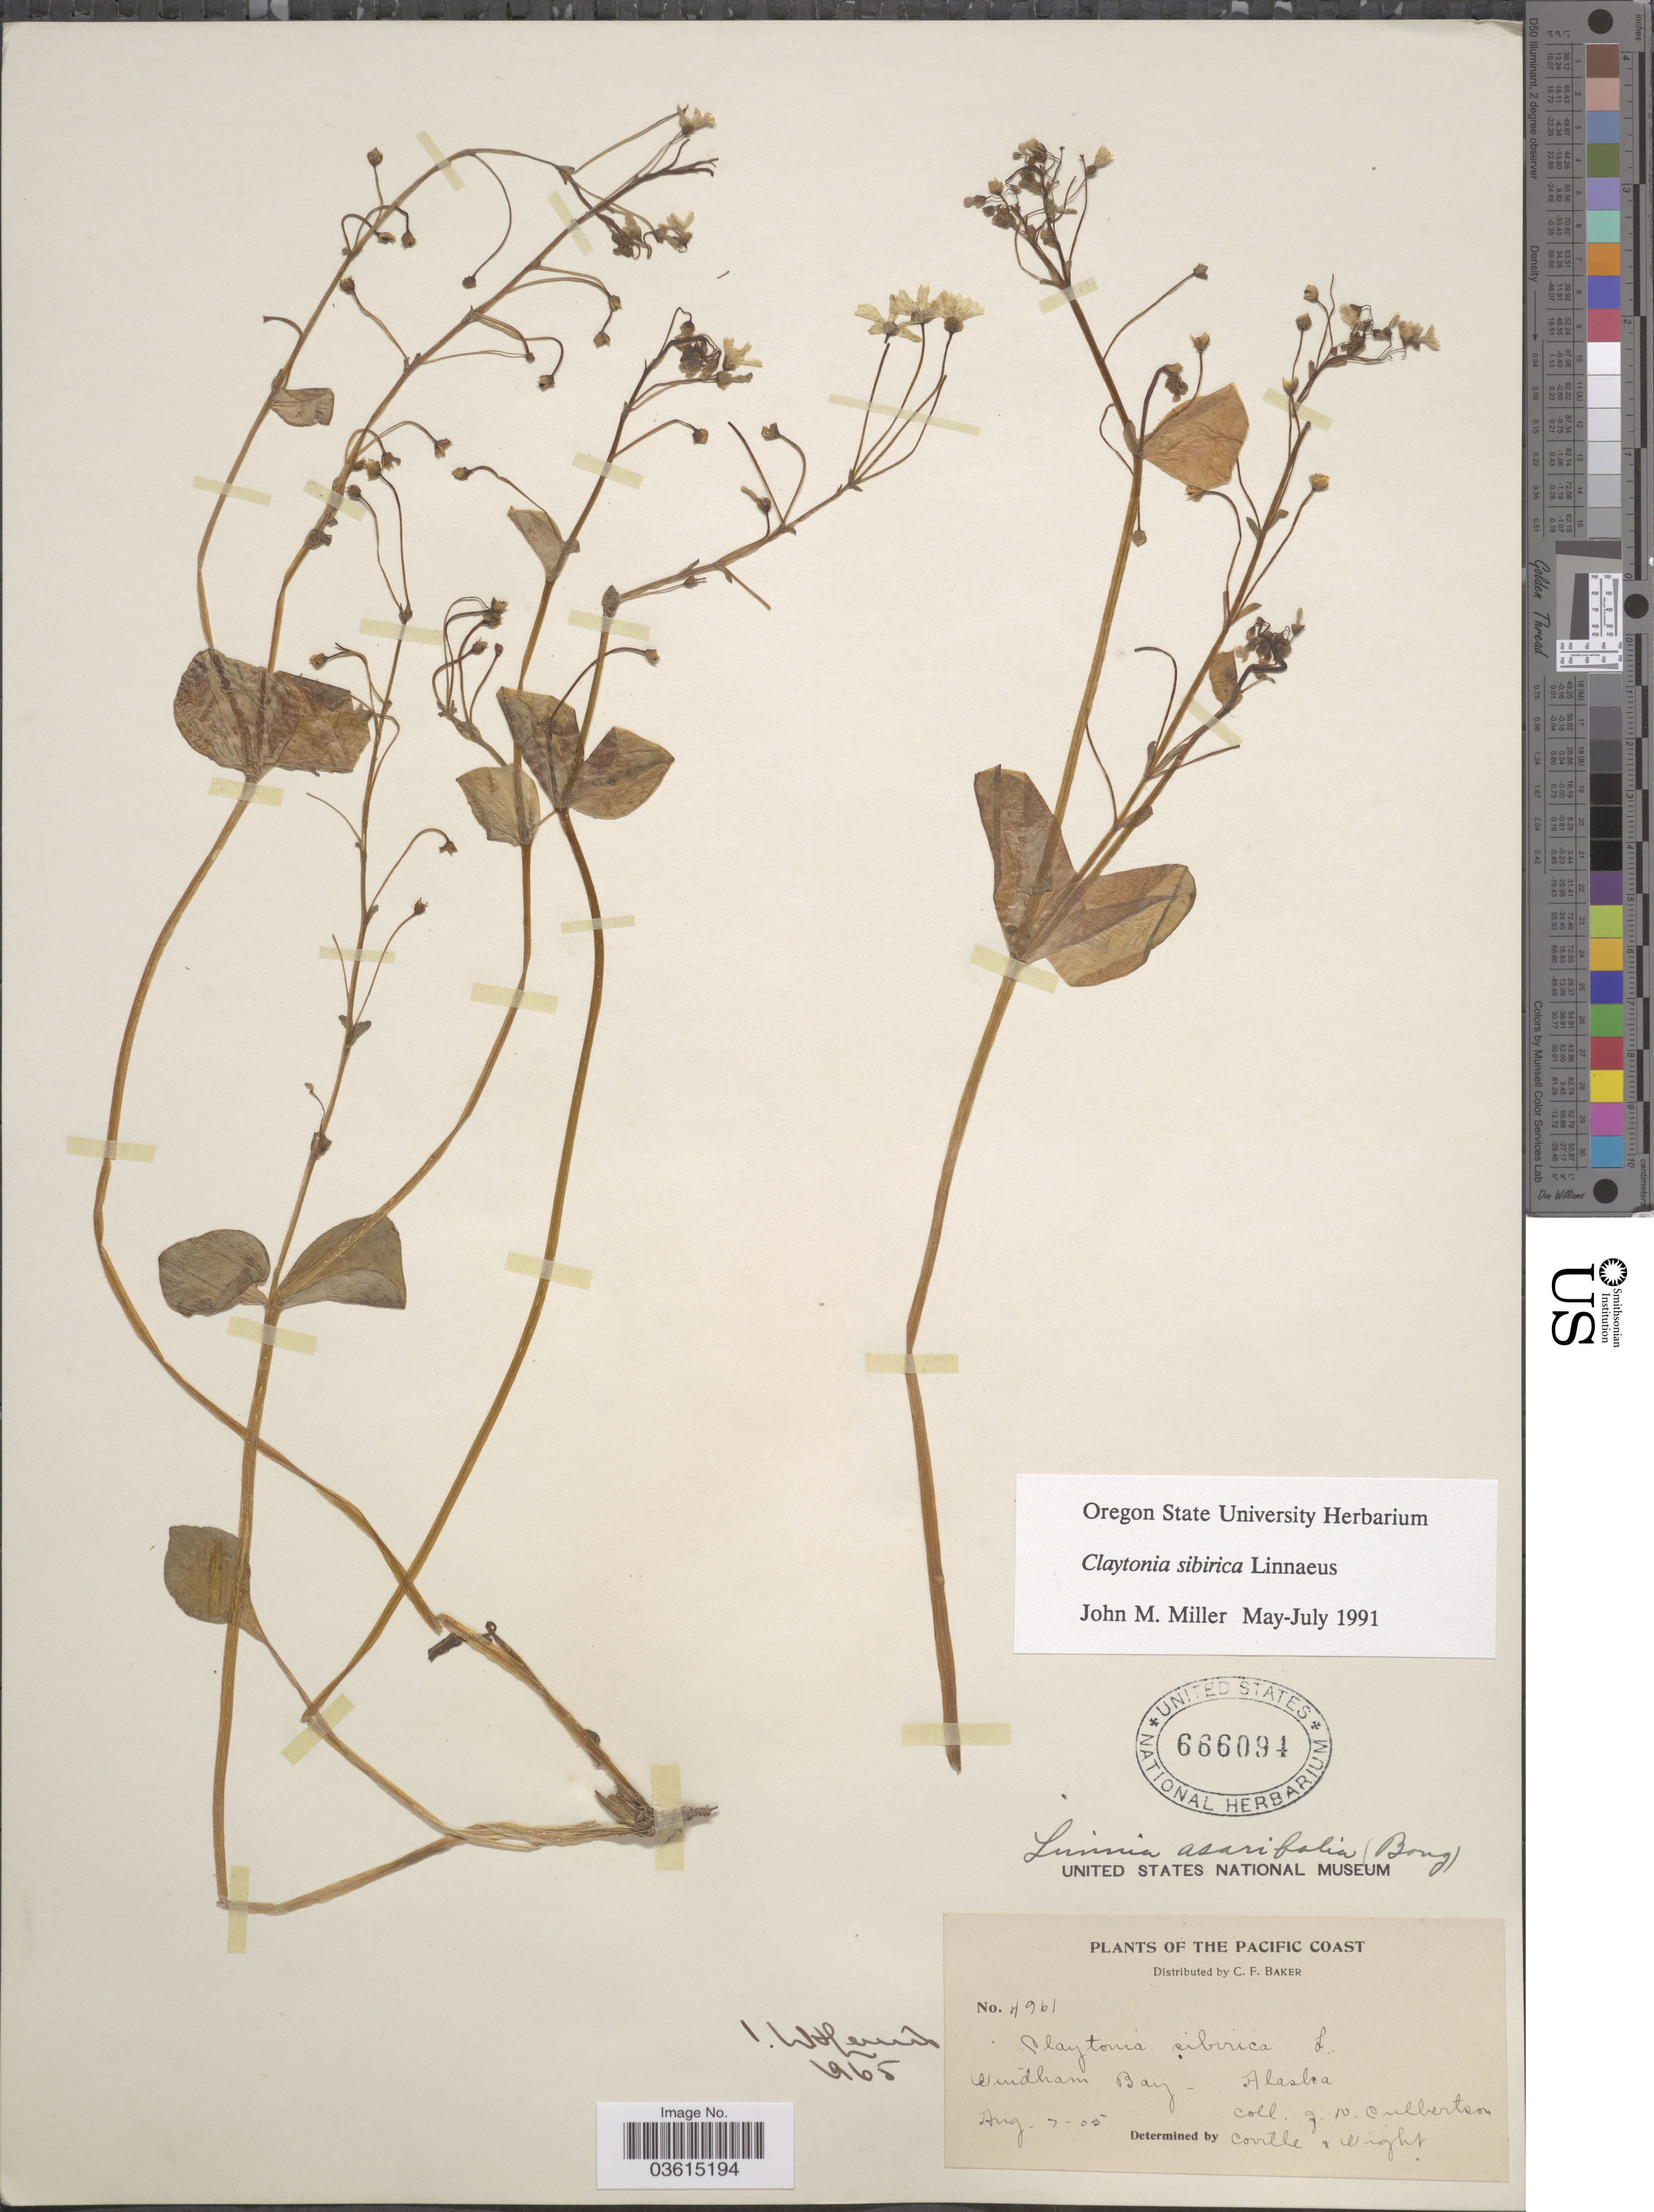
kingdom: Plantae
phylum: Tracheophyta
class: Magnoliopsida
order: Caryophyllales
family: Montiaceae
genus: Claytonia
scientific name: Claytonia sibirica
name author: L.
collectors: J. Culbertson, Coville & Wright, --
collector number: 4961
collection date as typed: Transcribed d/m/y: 7/8/5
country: United States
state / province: Alaska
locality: The Pacific Coast. Windham Bay.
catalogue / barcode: US 666094